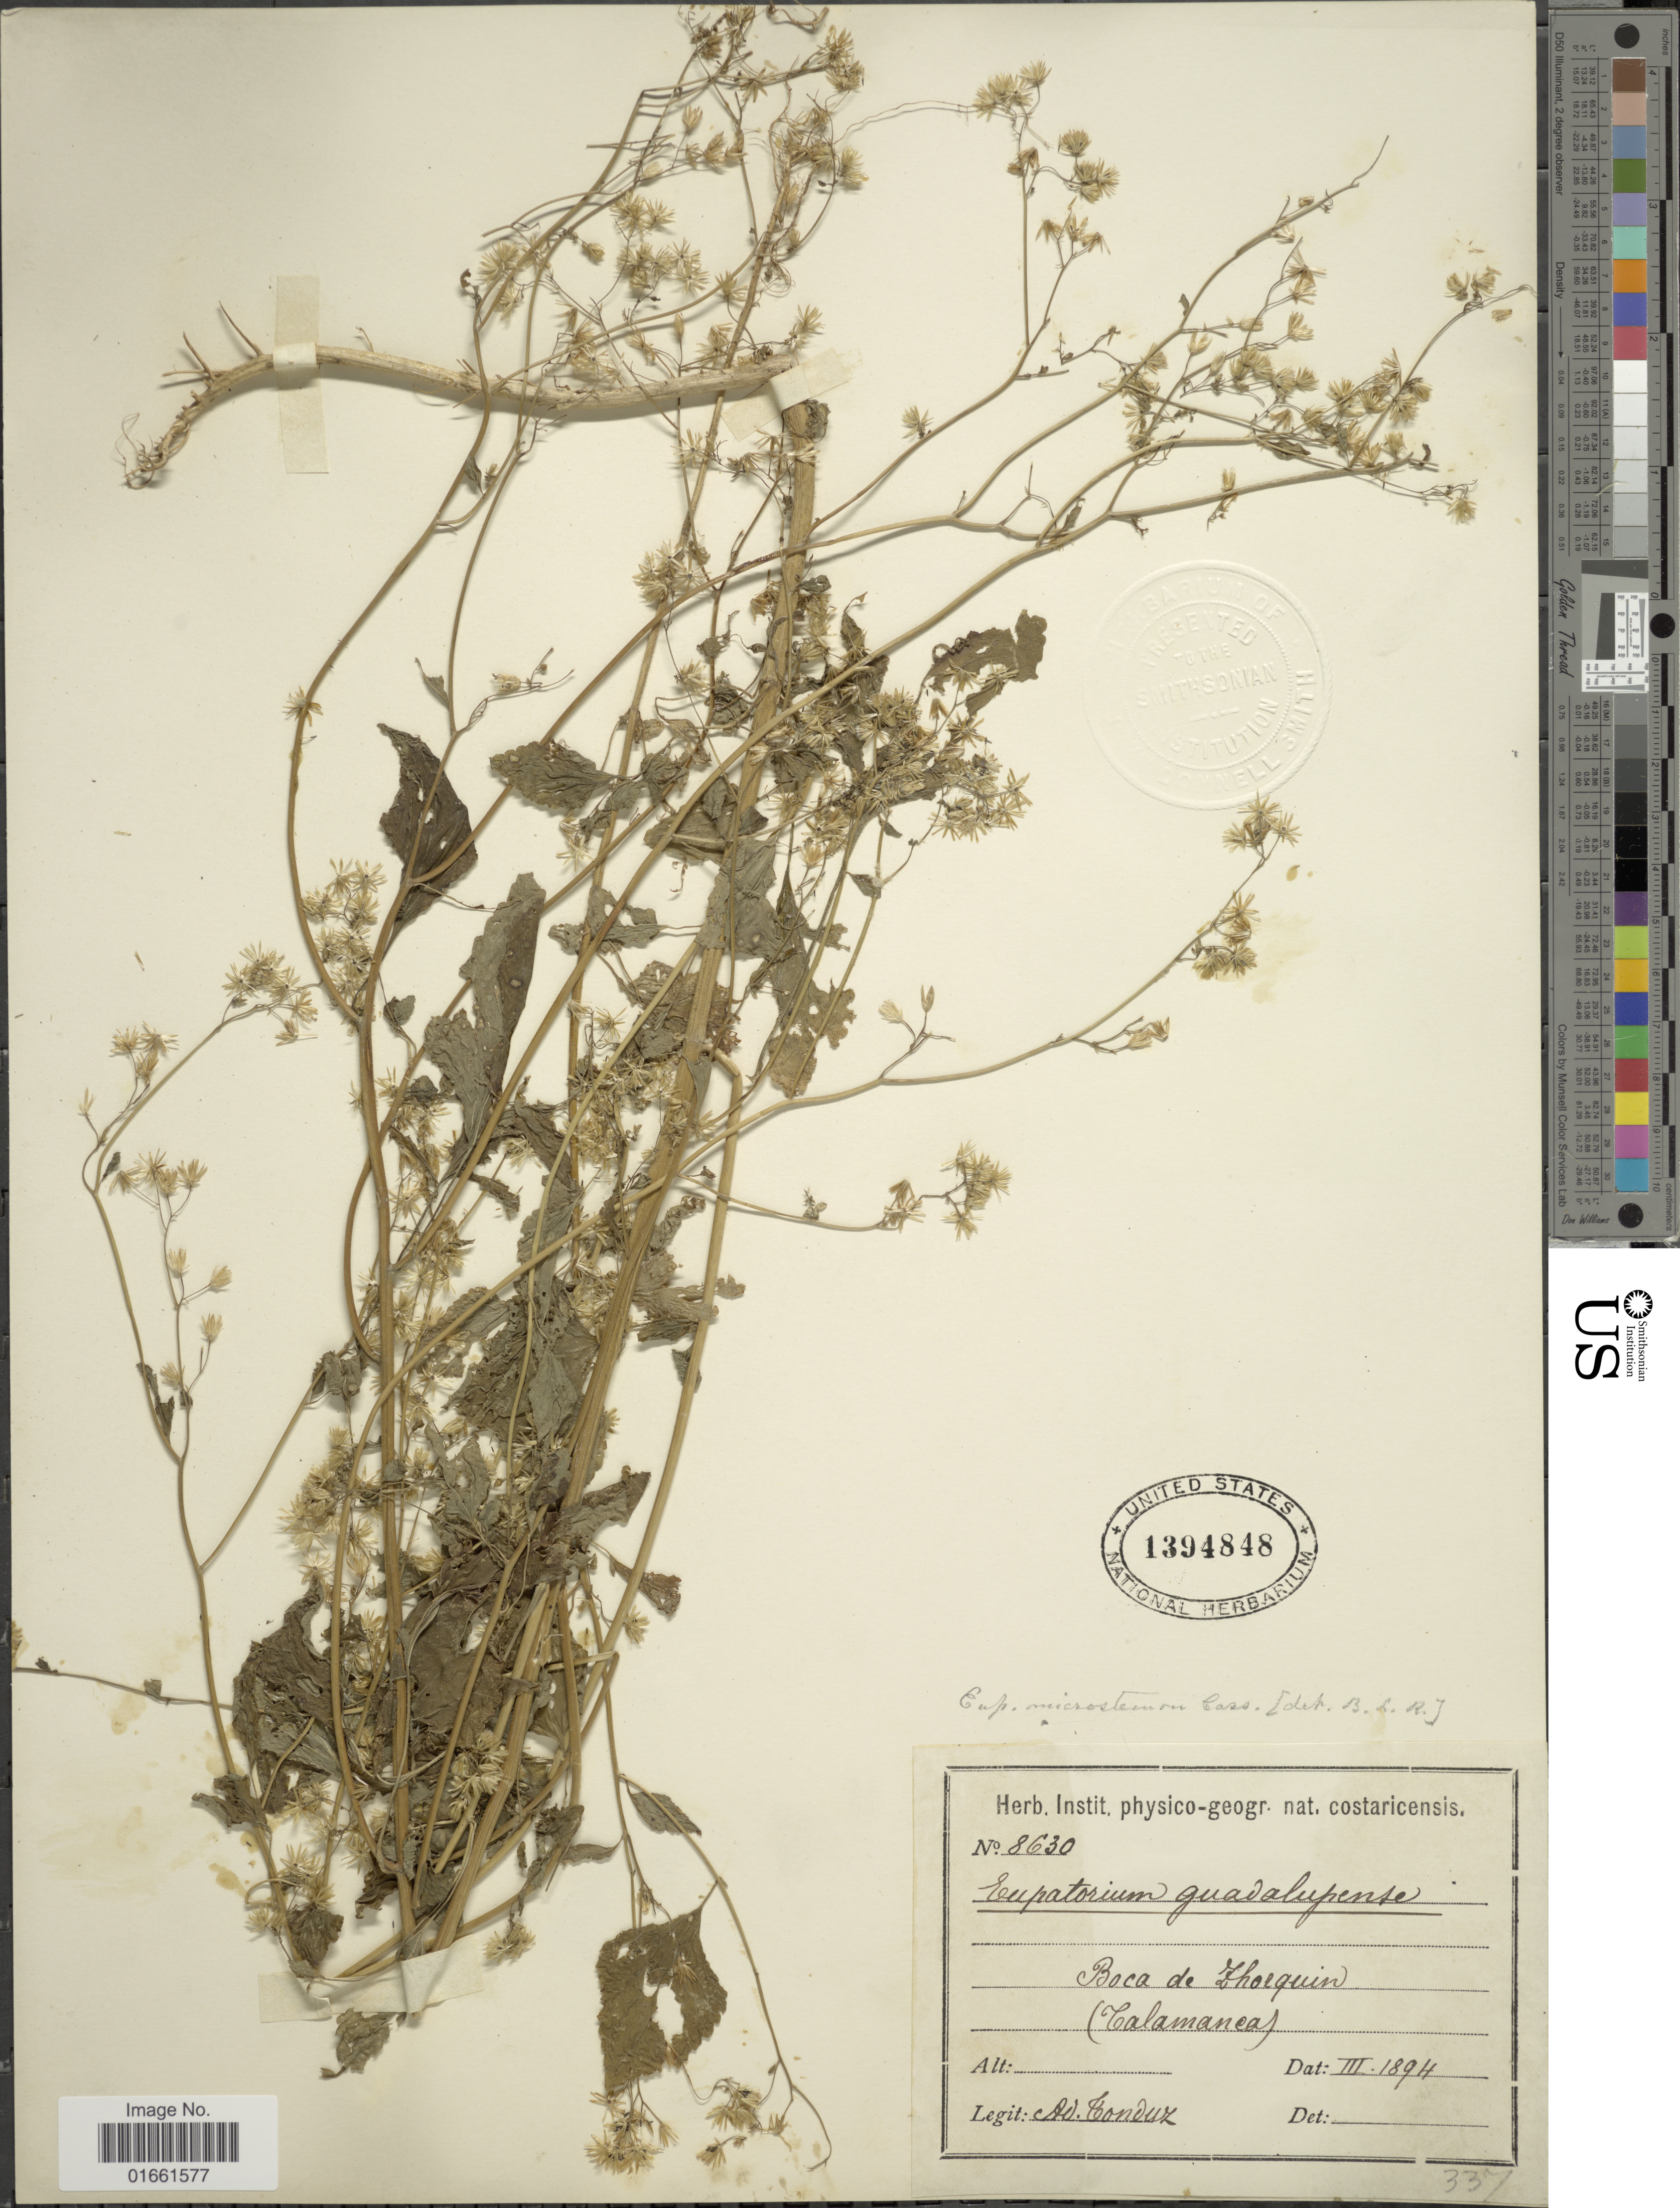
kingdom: Plantae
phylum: Tracheophyta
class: Magnoliopsida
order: Asterales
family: Asteraceae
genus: Fleischmannia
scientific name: Fleischmannia microstemon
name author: (Cass.) R.M. King & H. Rob.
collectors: A. Tonduz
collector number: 8630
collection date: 1894-03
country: Costa Rica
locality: Boca de Zhoequin, (Talamanca)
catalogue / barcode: US 1394848